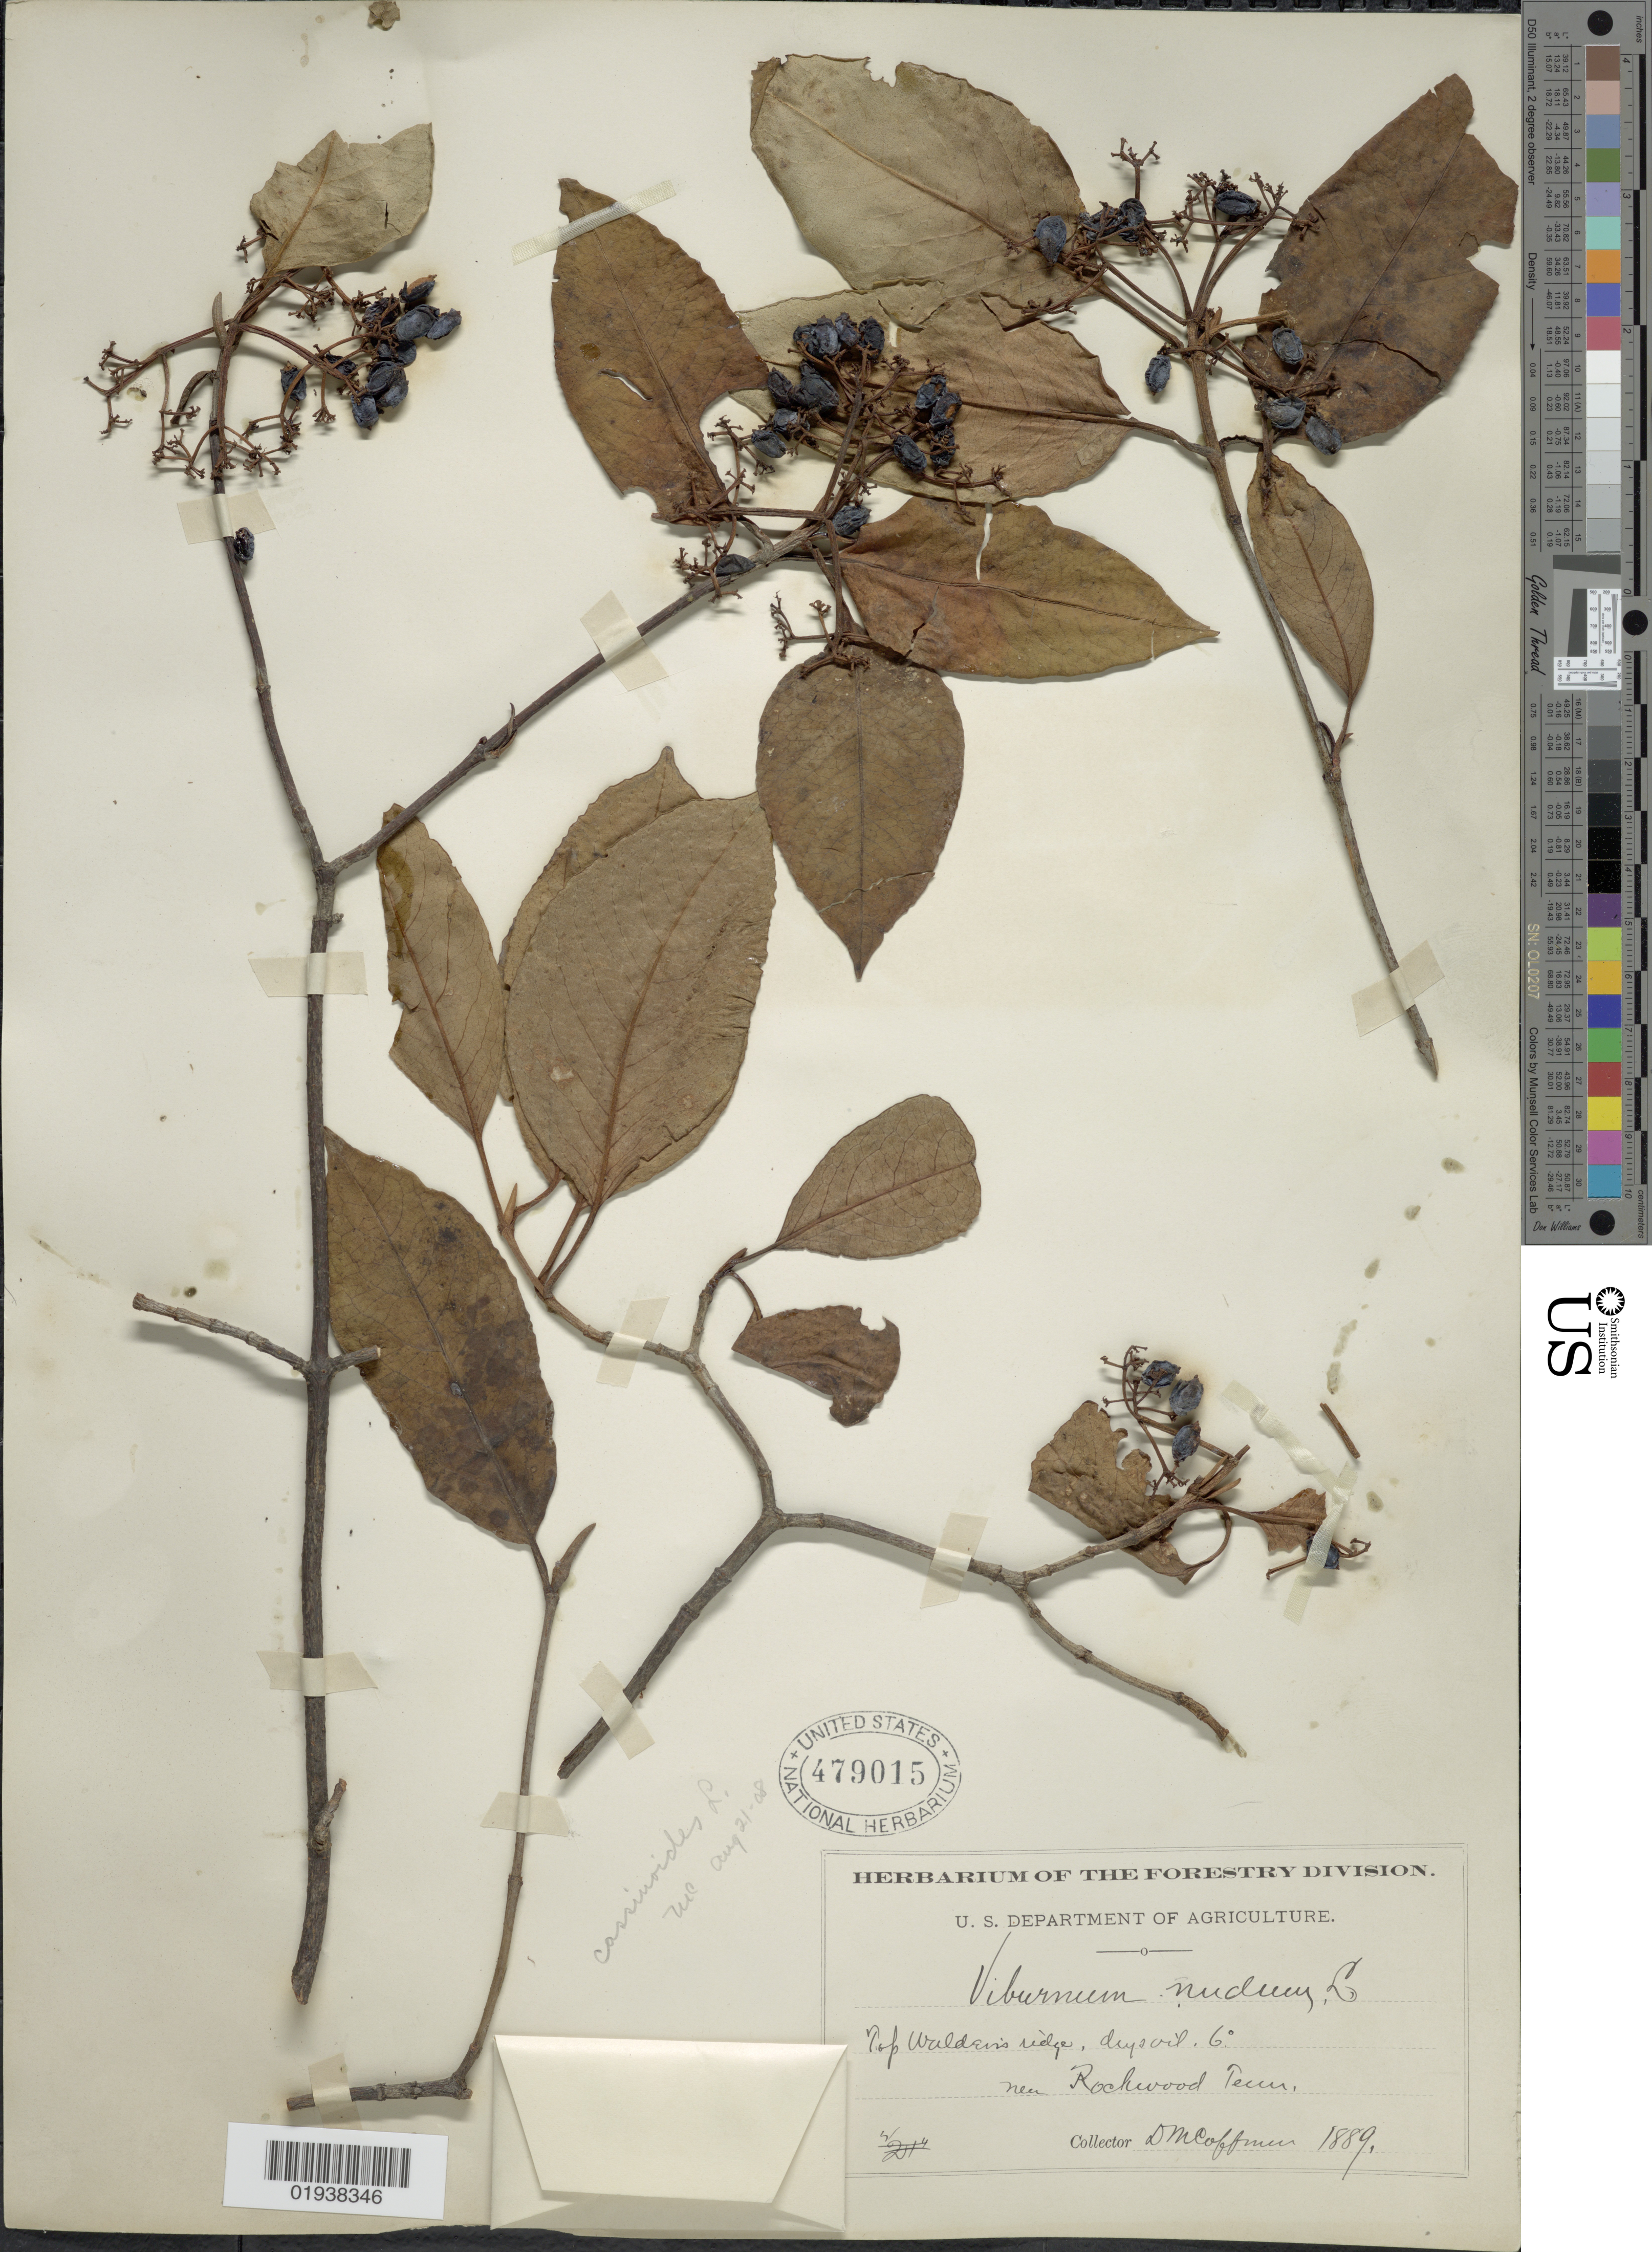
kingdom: Plantae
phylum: Tracheophyta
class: Magnoliopsida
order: Dipsacales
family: Viburnaceae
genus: Viburnum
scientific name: Viburnum cassinoides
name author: L.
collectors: D. M. Coffman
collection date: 1889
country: United States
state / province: Tennessee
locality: Top Walden's ridge. Near Rockwood.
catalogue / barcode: US 479015